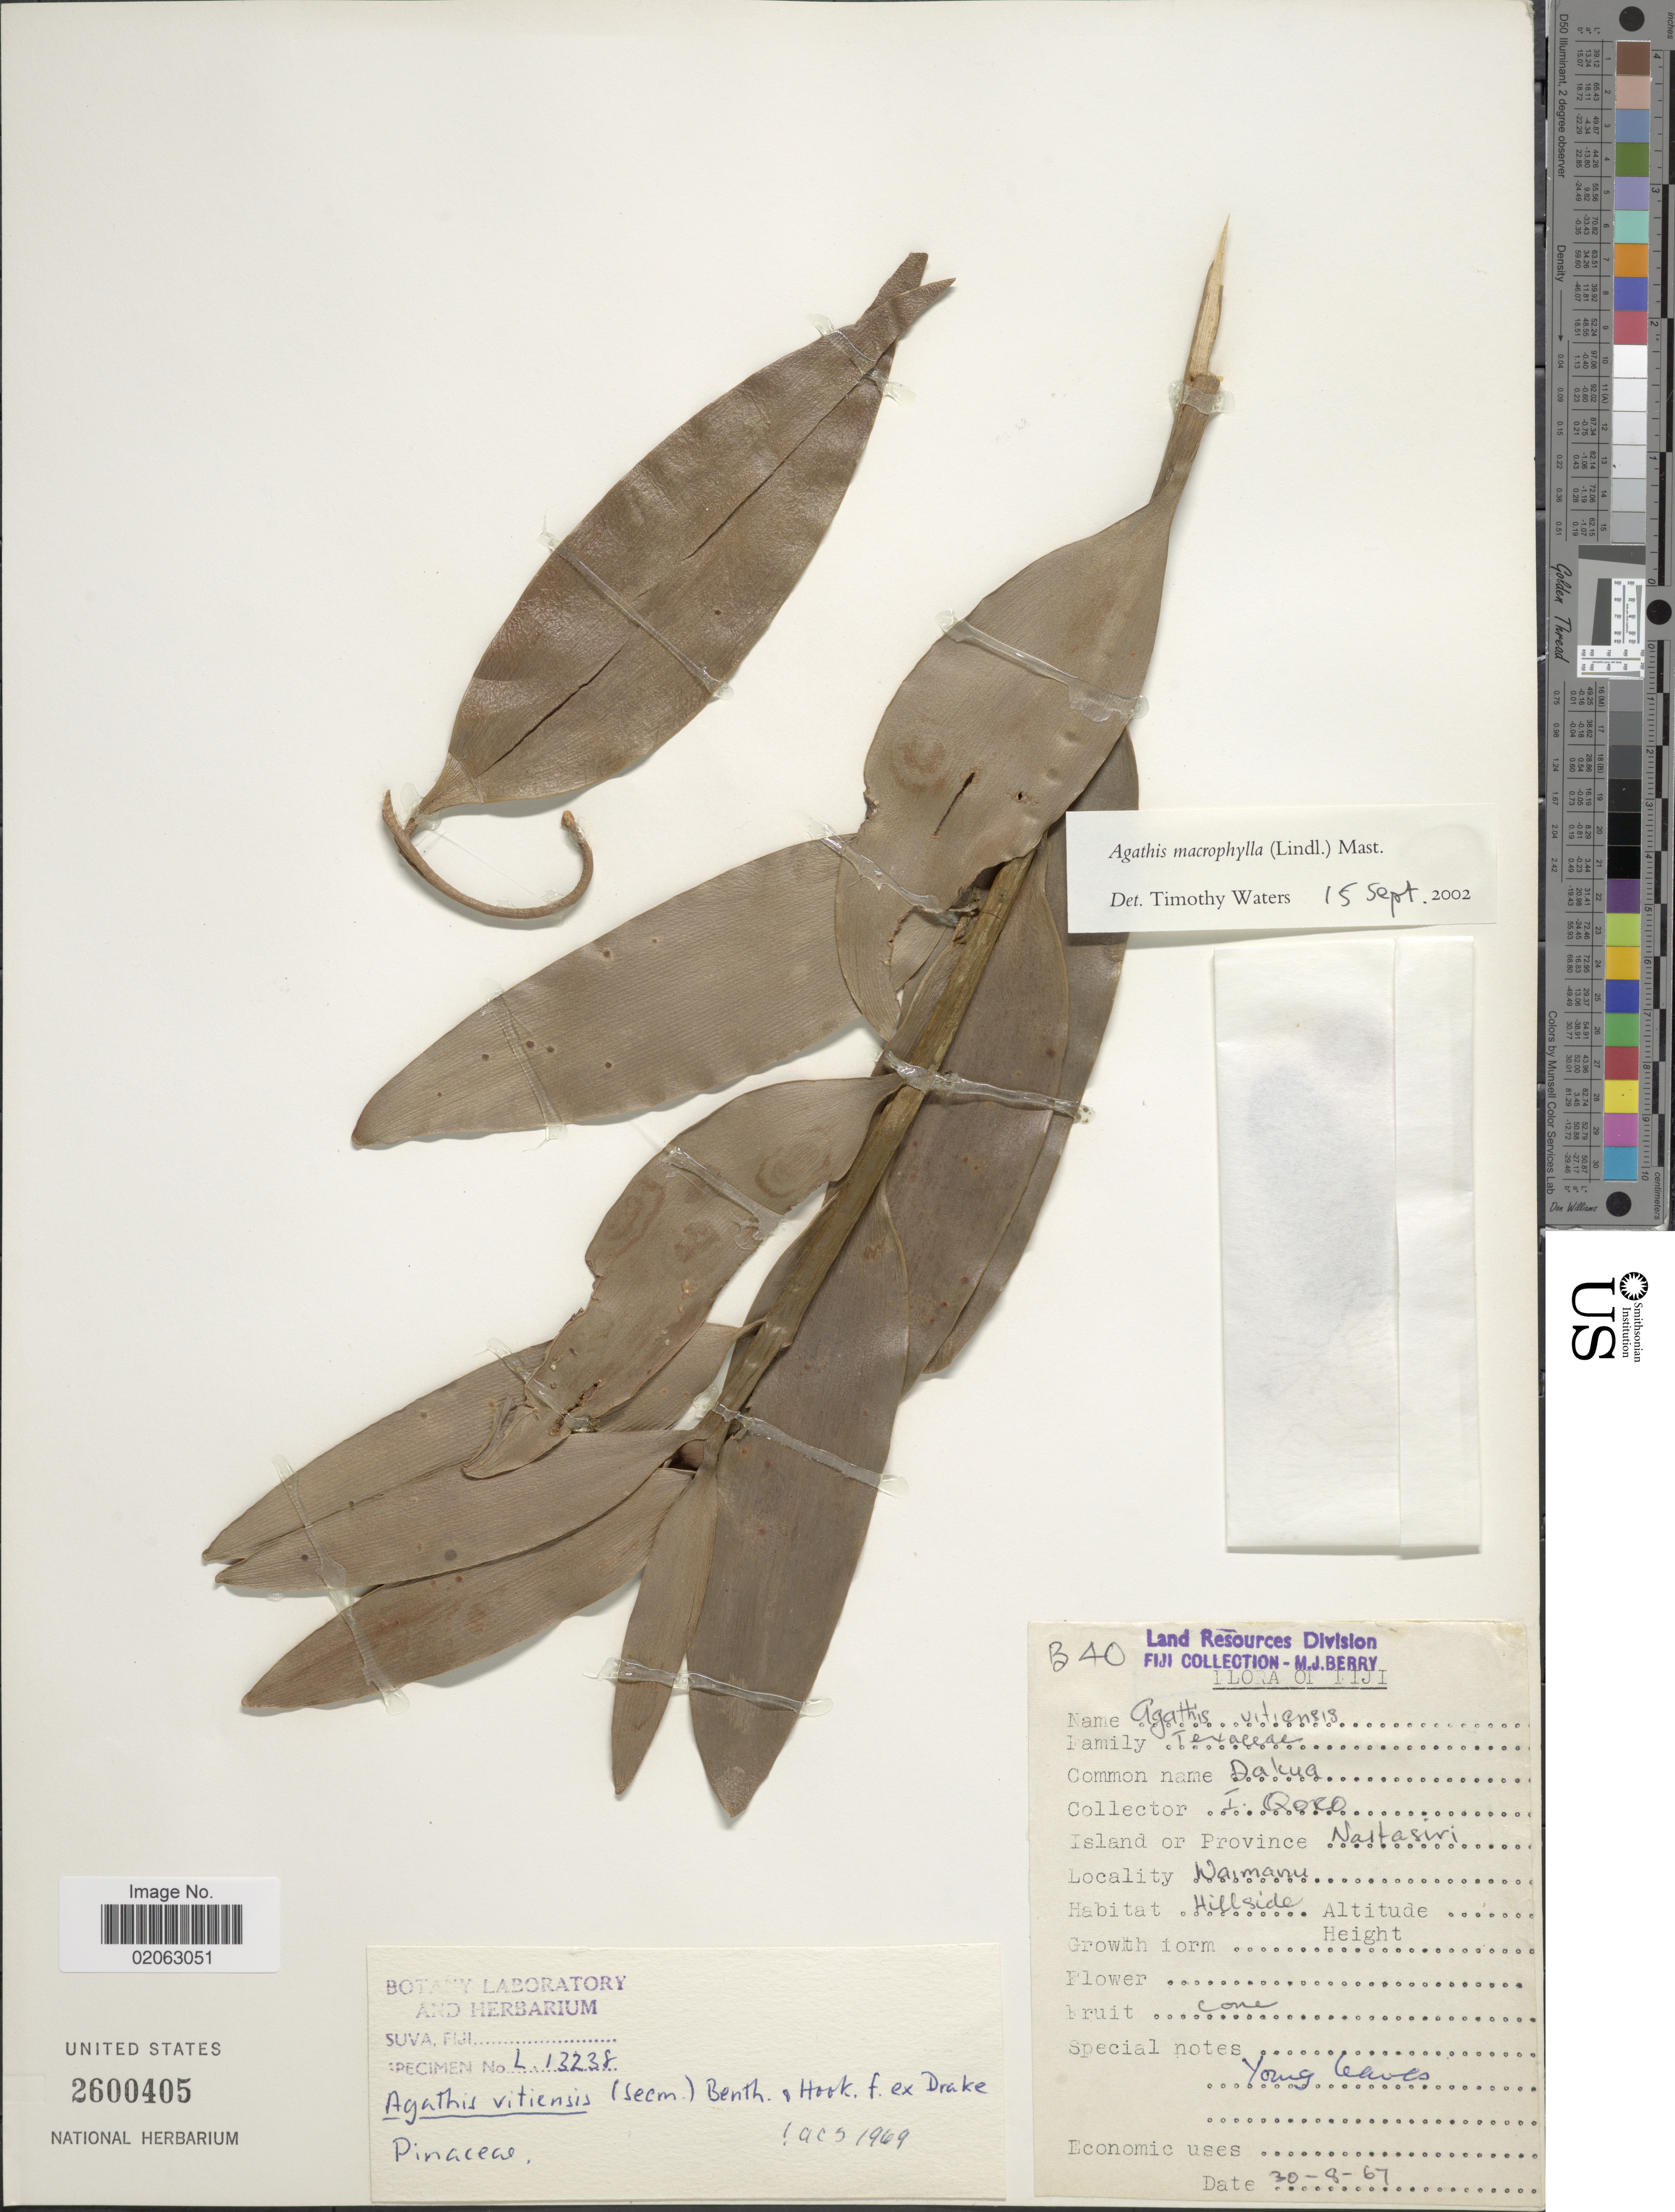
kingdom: Plantae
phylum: Tracheophyta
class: Pinopsida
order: Pinales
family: Araucariaceae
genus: Agathis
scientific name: Agathis macrophylla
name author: (Lindl.) Mast.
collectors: I. Qoro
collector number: B40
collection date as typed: Transcribed d/m/y: 30/8/67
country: Fiji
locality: Island or Province Nastasiri, Waimanu, hillside.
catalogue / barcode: US 2600405